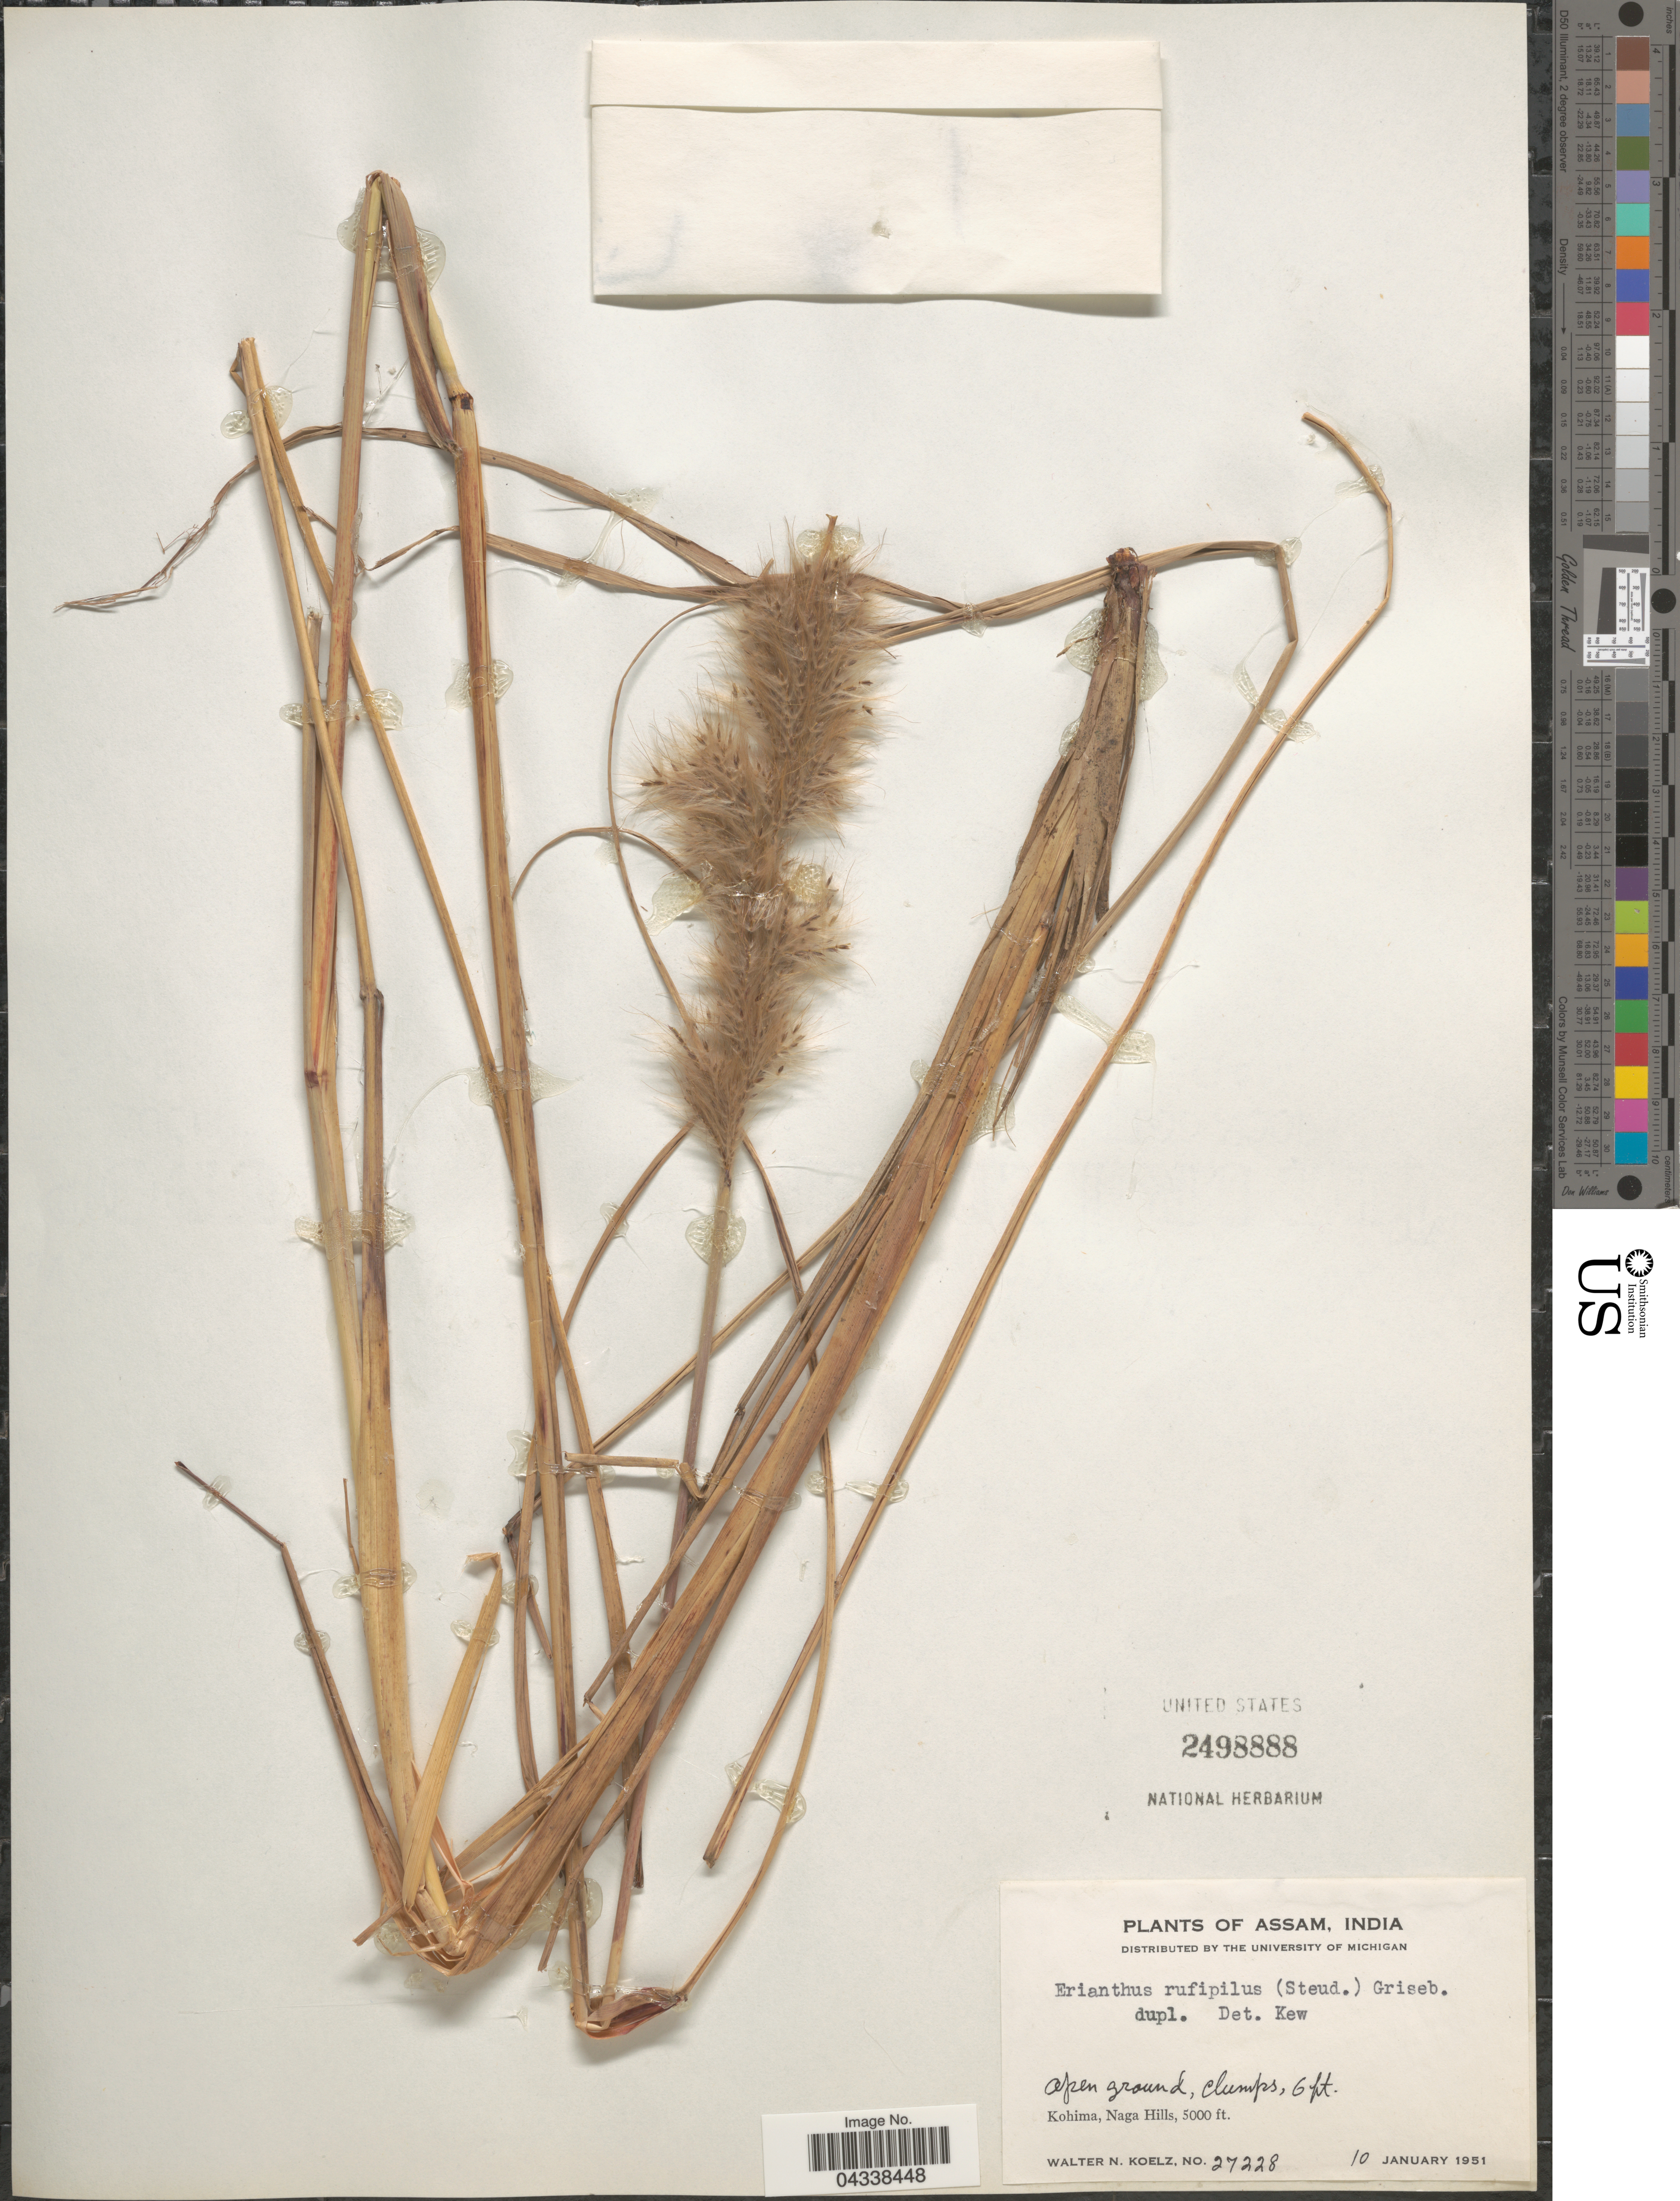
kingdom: Plantae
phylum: Tracheophyta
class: Liliopsida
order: Poales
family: Poaceae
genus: Saccharum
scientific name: Saccharum rufipilum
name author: Steud.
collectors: W. N. Koelz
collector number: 27228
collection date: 1951-01-10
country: India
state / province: Assam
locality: Open ground. Kohima, Naga Hills.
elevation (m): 1524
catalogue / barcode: US 2498888